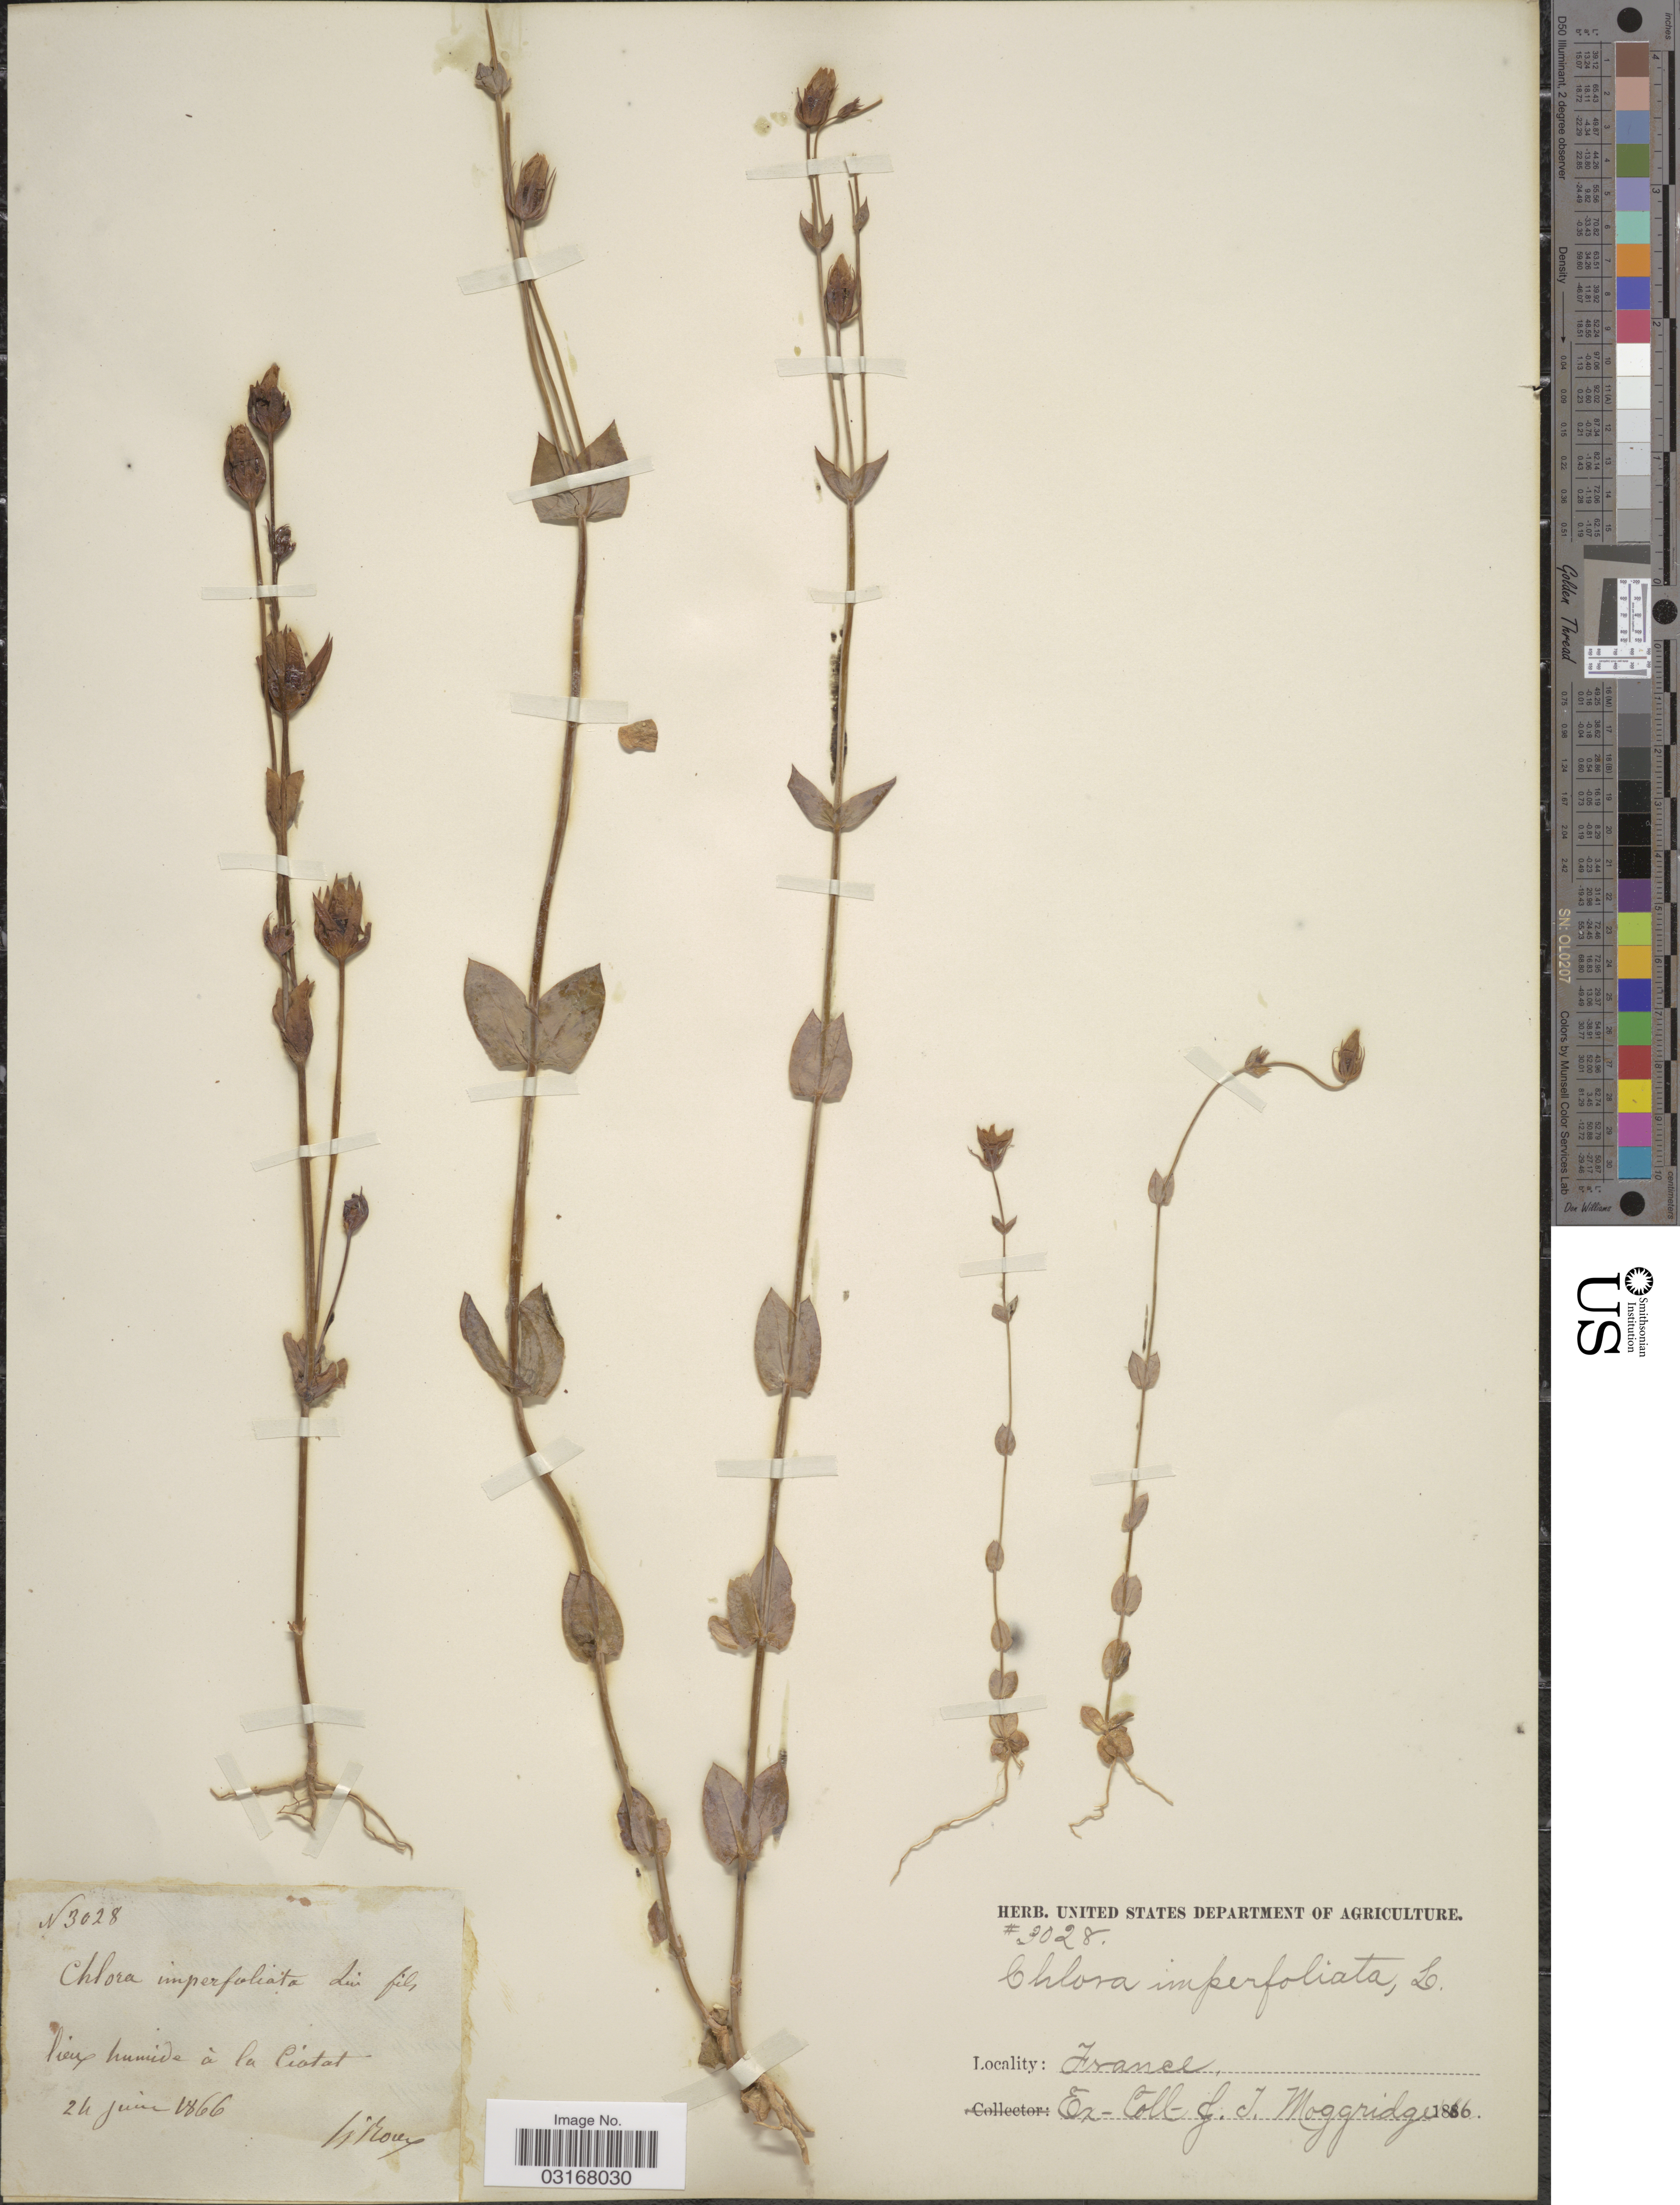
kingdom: Plantae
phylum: Tracheophyta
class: Magnoliopsida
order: Gentianales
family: Gentianaceae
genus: Chlora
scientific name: Chlora imperfoliata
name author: L. f.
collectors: -. le Roux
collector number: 3028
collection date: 1866-06-24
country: France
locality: Lieux humide á la Ciotat.